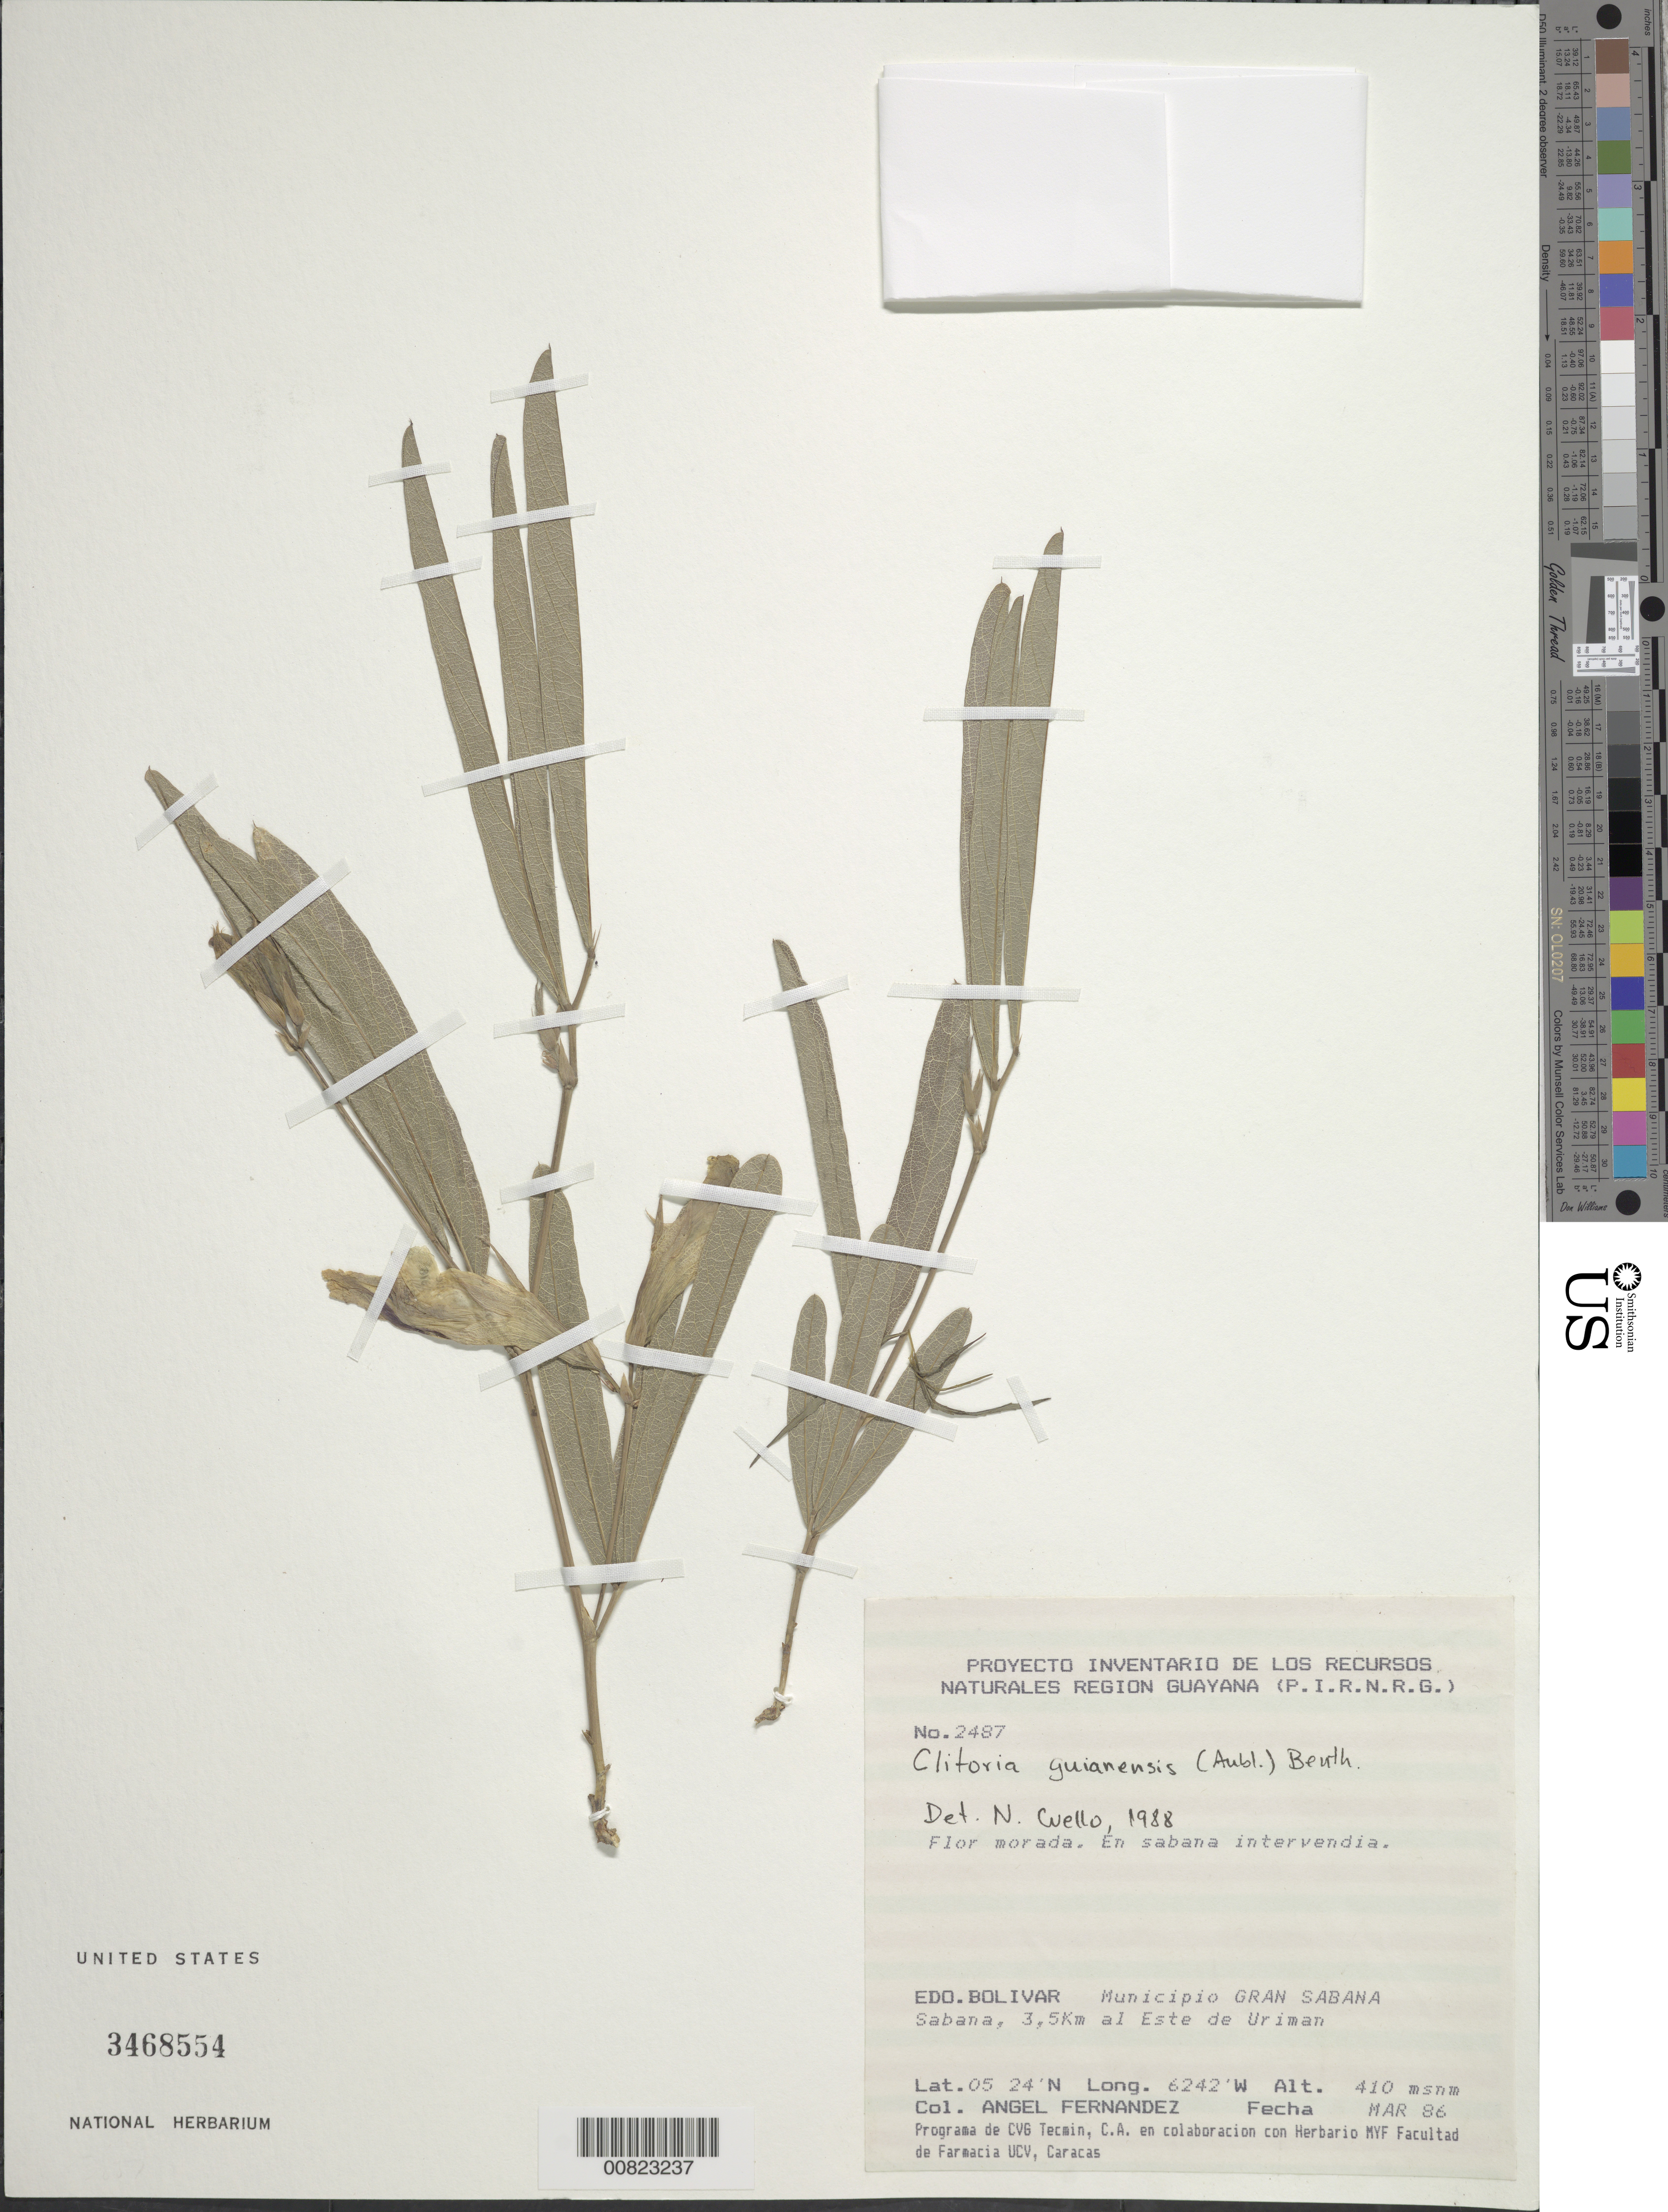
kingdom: Plantae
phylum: Tracheophyta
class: Magnoliopsida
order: Fabales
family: Fabaceae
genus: Clitoria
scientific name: Clitoria guianensis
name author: (Aubl.) Benth.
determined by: Cuello, Nidia L.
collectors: A. Fernández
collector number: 2487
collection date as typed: Mar-86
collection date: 1986-03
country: Venezuela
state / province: Bolívar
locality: Mun. Gran Sabana, 3.5 km E de Uriman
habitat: Sabana intervendia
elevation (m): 410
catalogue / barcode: US 3468554